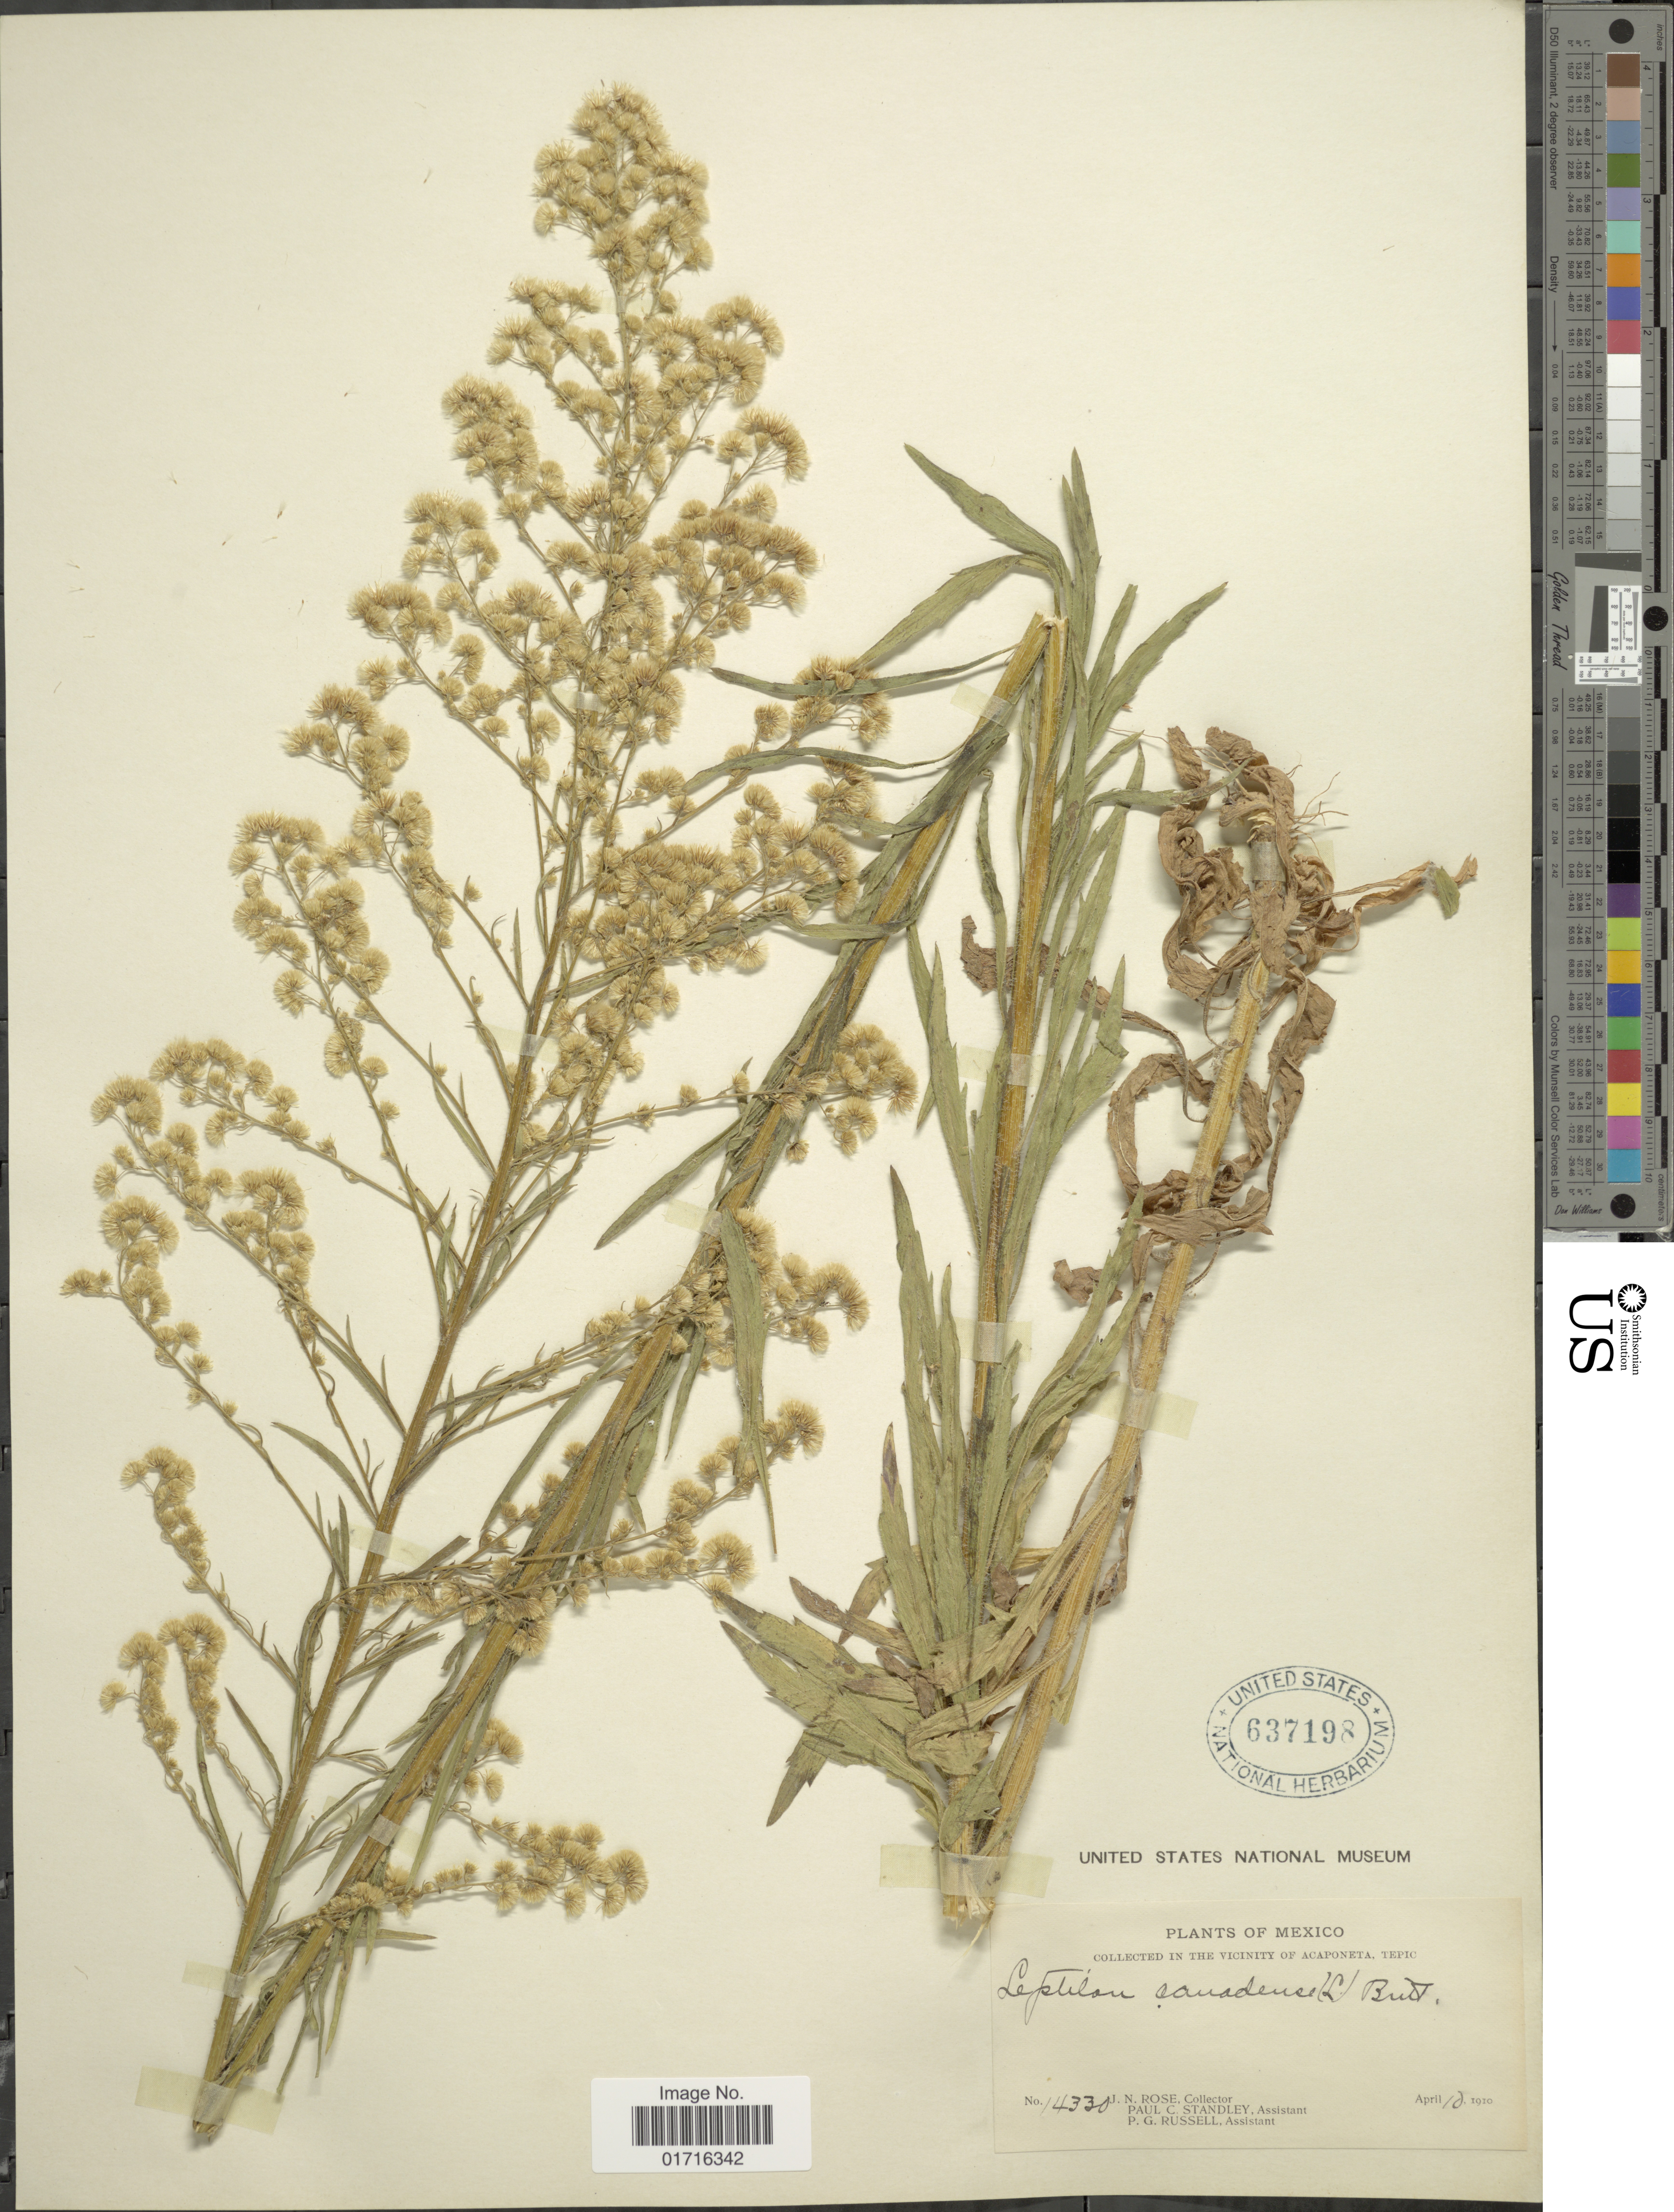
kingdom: Plantae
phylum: Tracheophyta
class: Magnoliopsida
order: Asterales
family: Asteraceae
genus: Conyza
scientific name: Conyza canadensis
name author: (L.) Cronq.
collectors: J. N. Rose, P. C. Standley & P. G. Russell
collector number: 14330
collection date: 1910-04-10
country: Mexico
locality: Vicinity of Acaponeta, Tepic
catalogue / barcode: US 637198